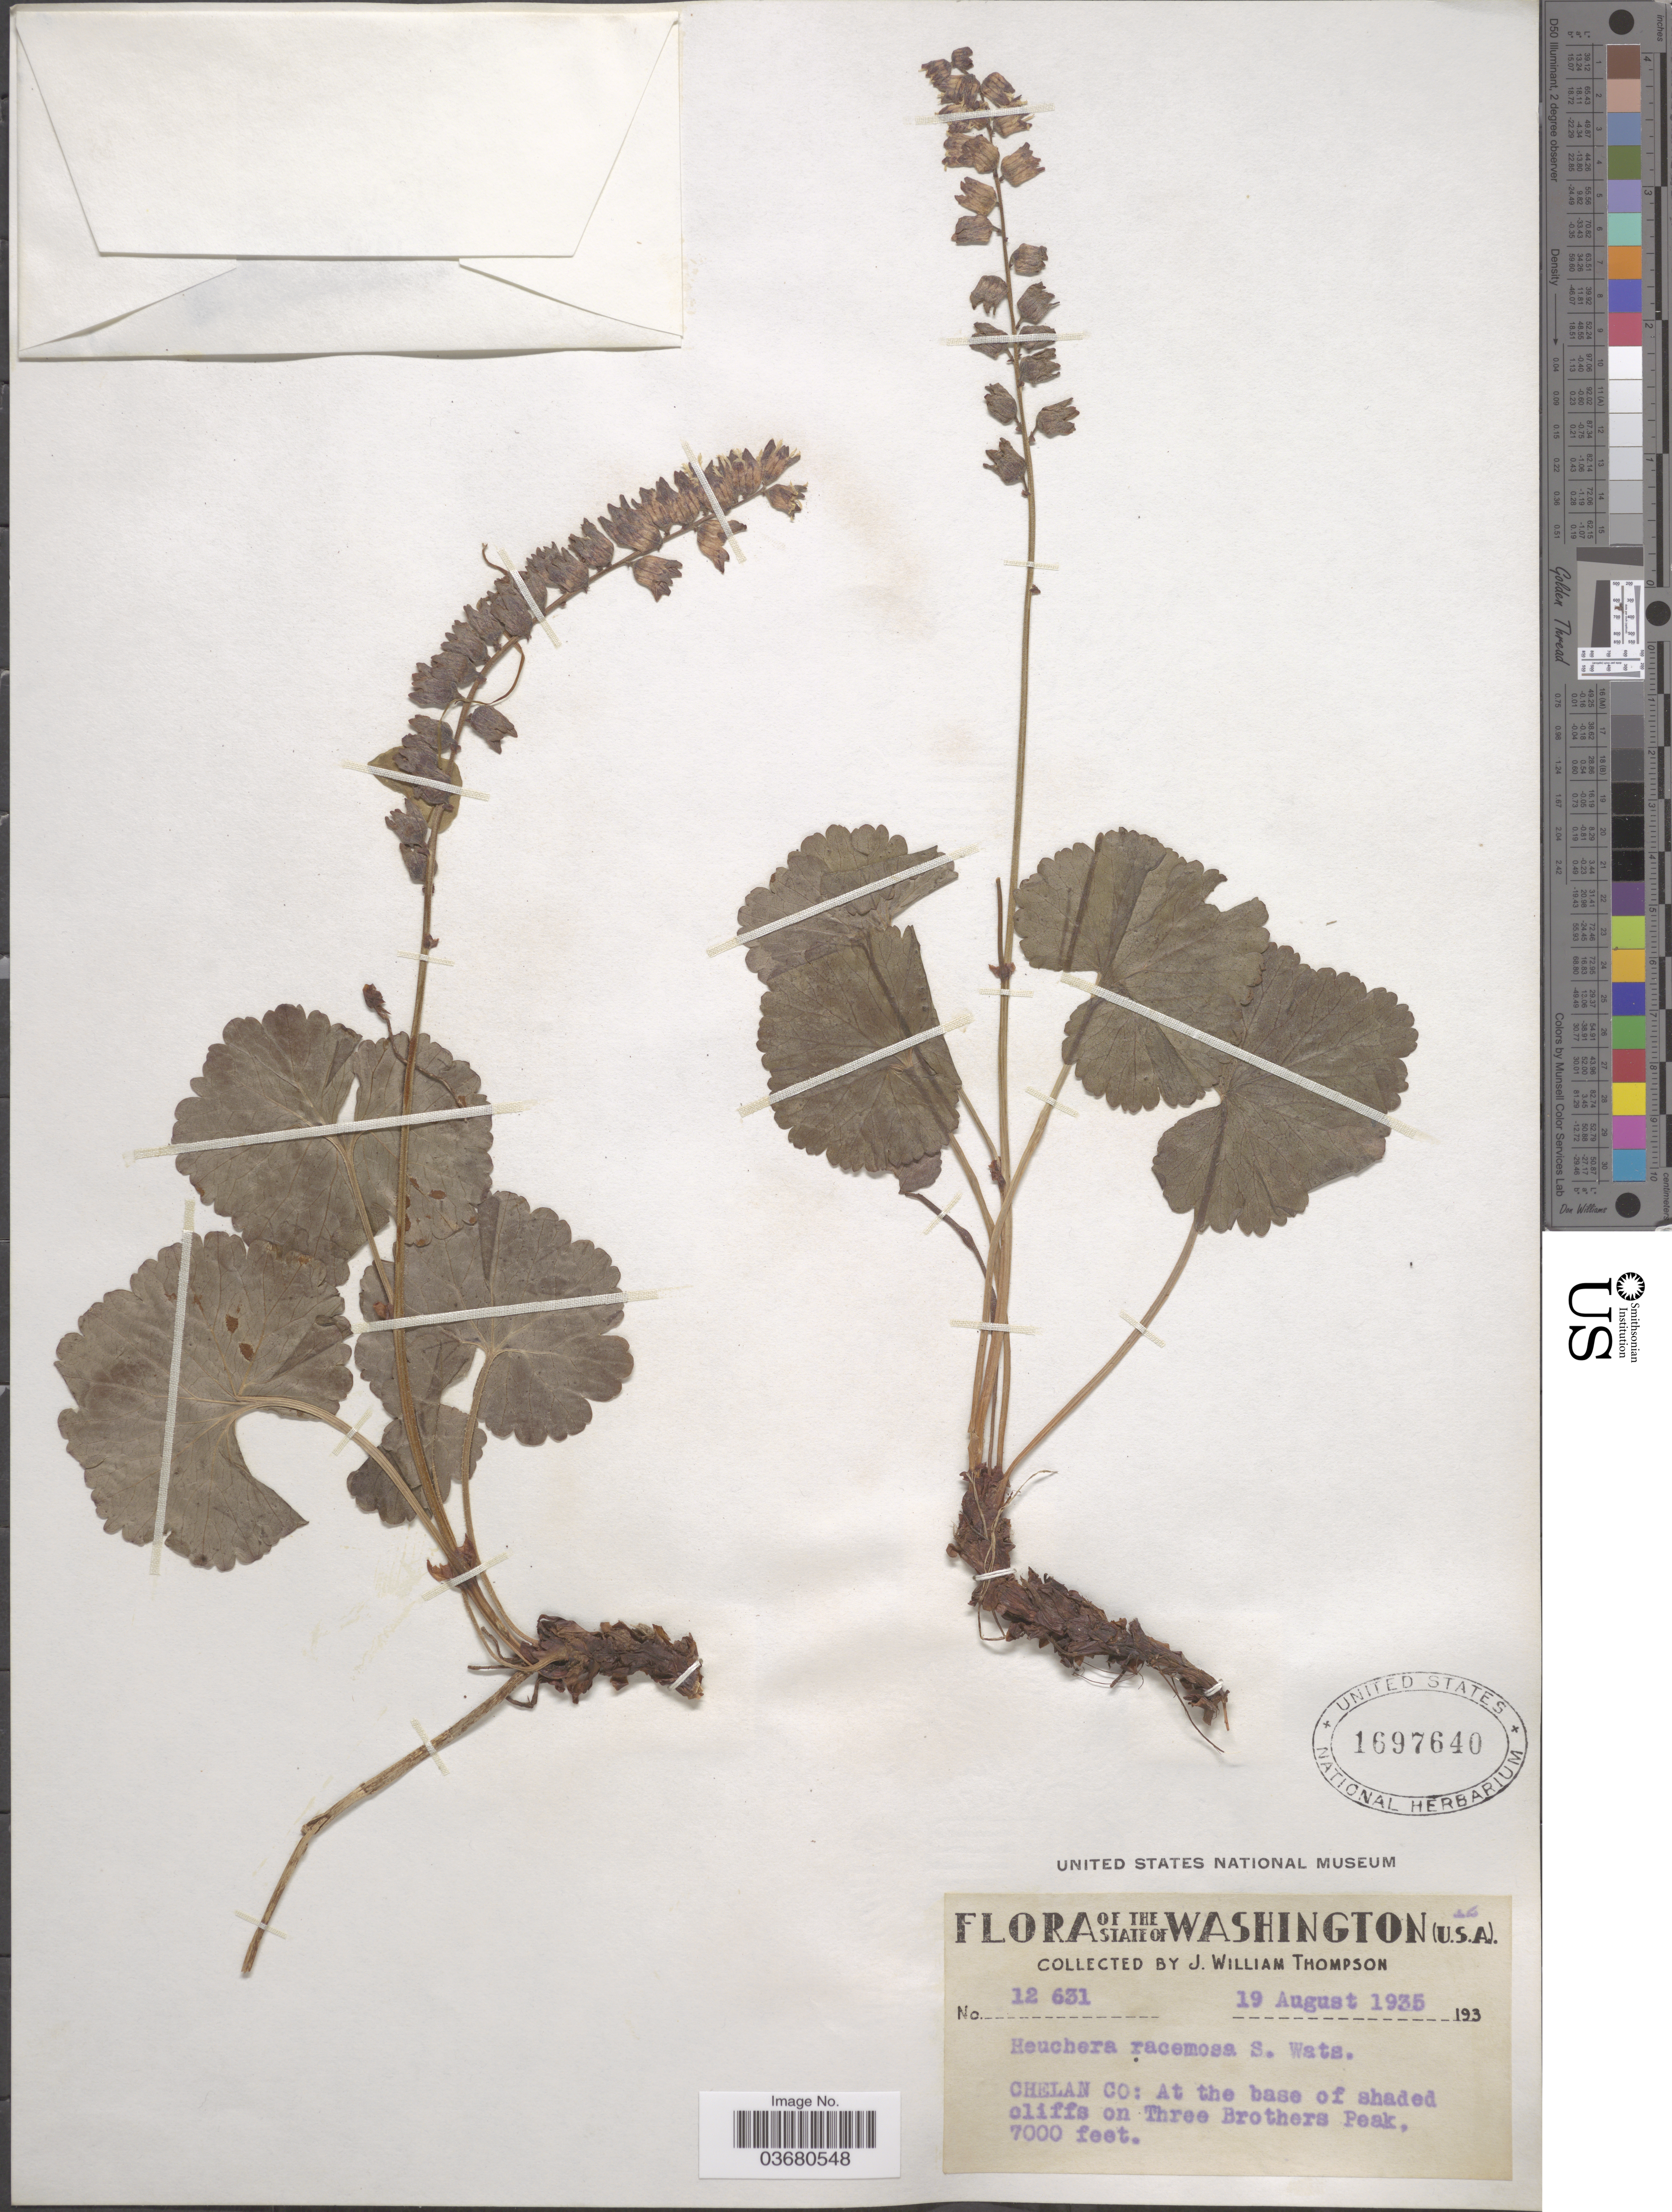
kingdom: Plantae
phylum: Tracheophyta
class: Magnoliopsida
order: Saxifragales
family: Saxifragaceae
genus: Elmera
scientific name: Elmera racemosa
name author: (S. Watson) Rydb.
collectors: J. W. Thompson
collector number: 12631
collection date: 1935-08-19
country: United States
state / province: Washington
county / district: Chelan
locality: Chelan Co: At the base of shaded cliffs on Three Brothers Peak.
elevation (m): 2134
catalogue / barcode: US 1697640